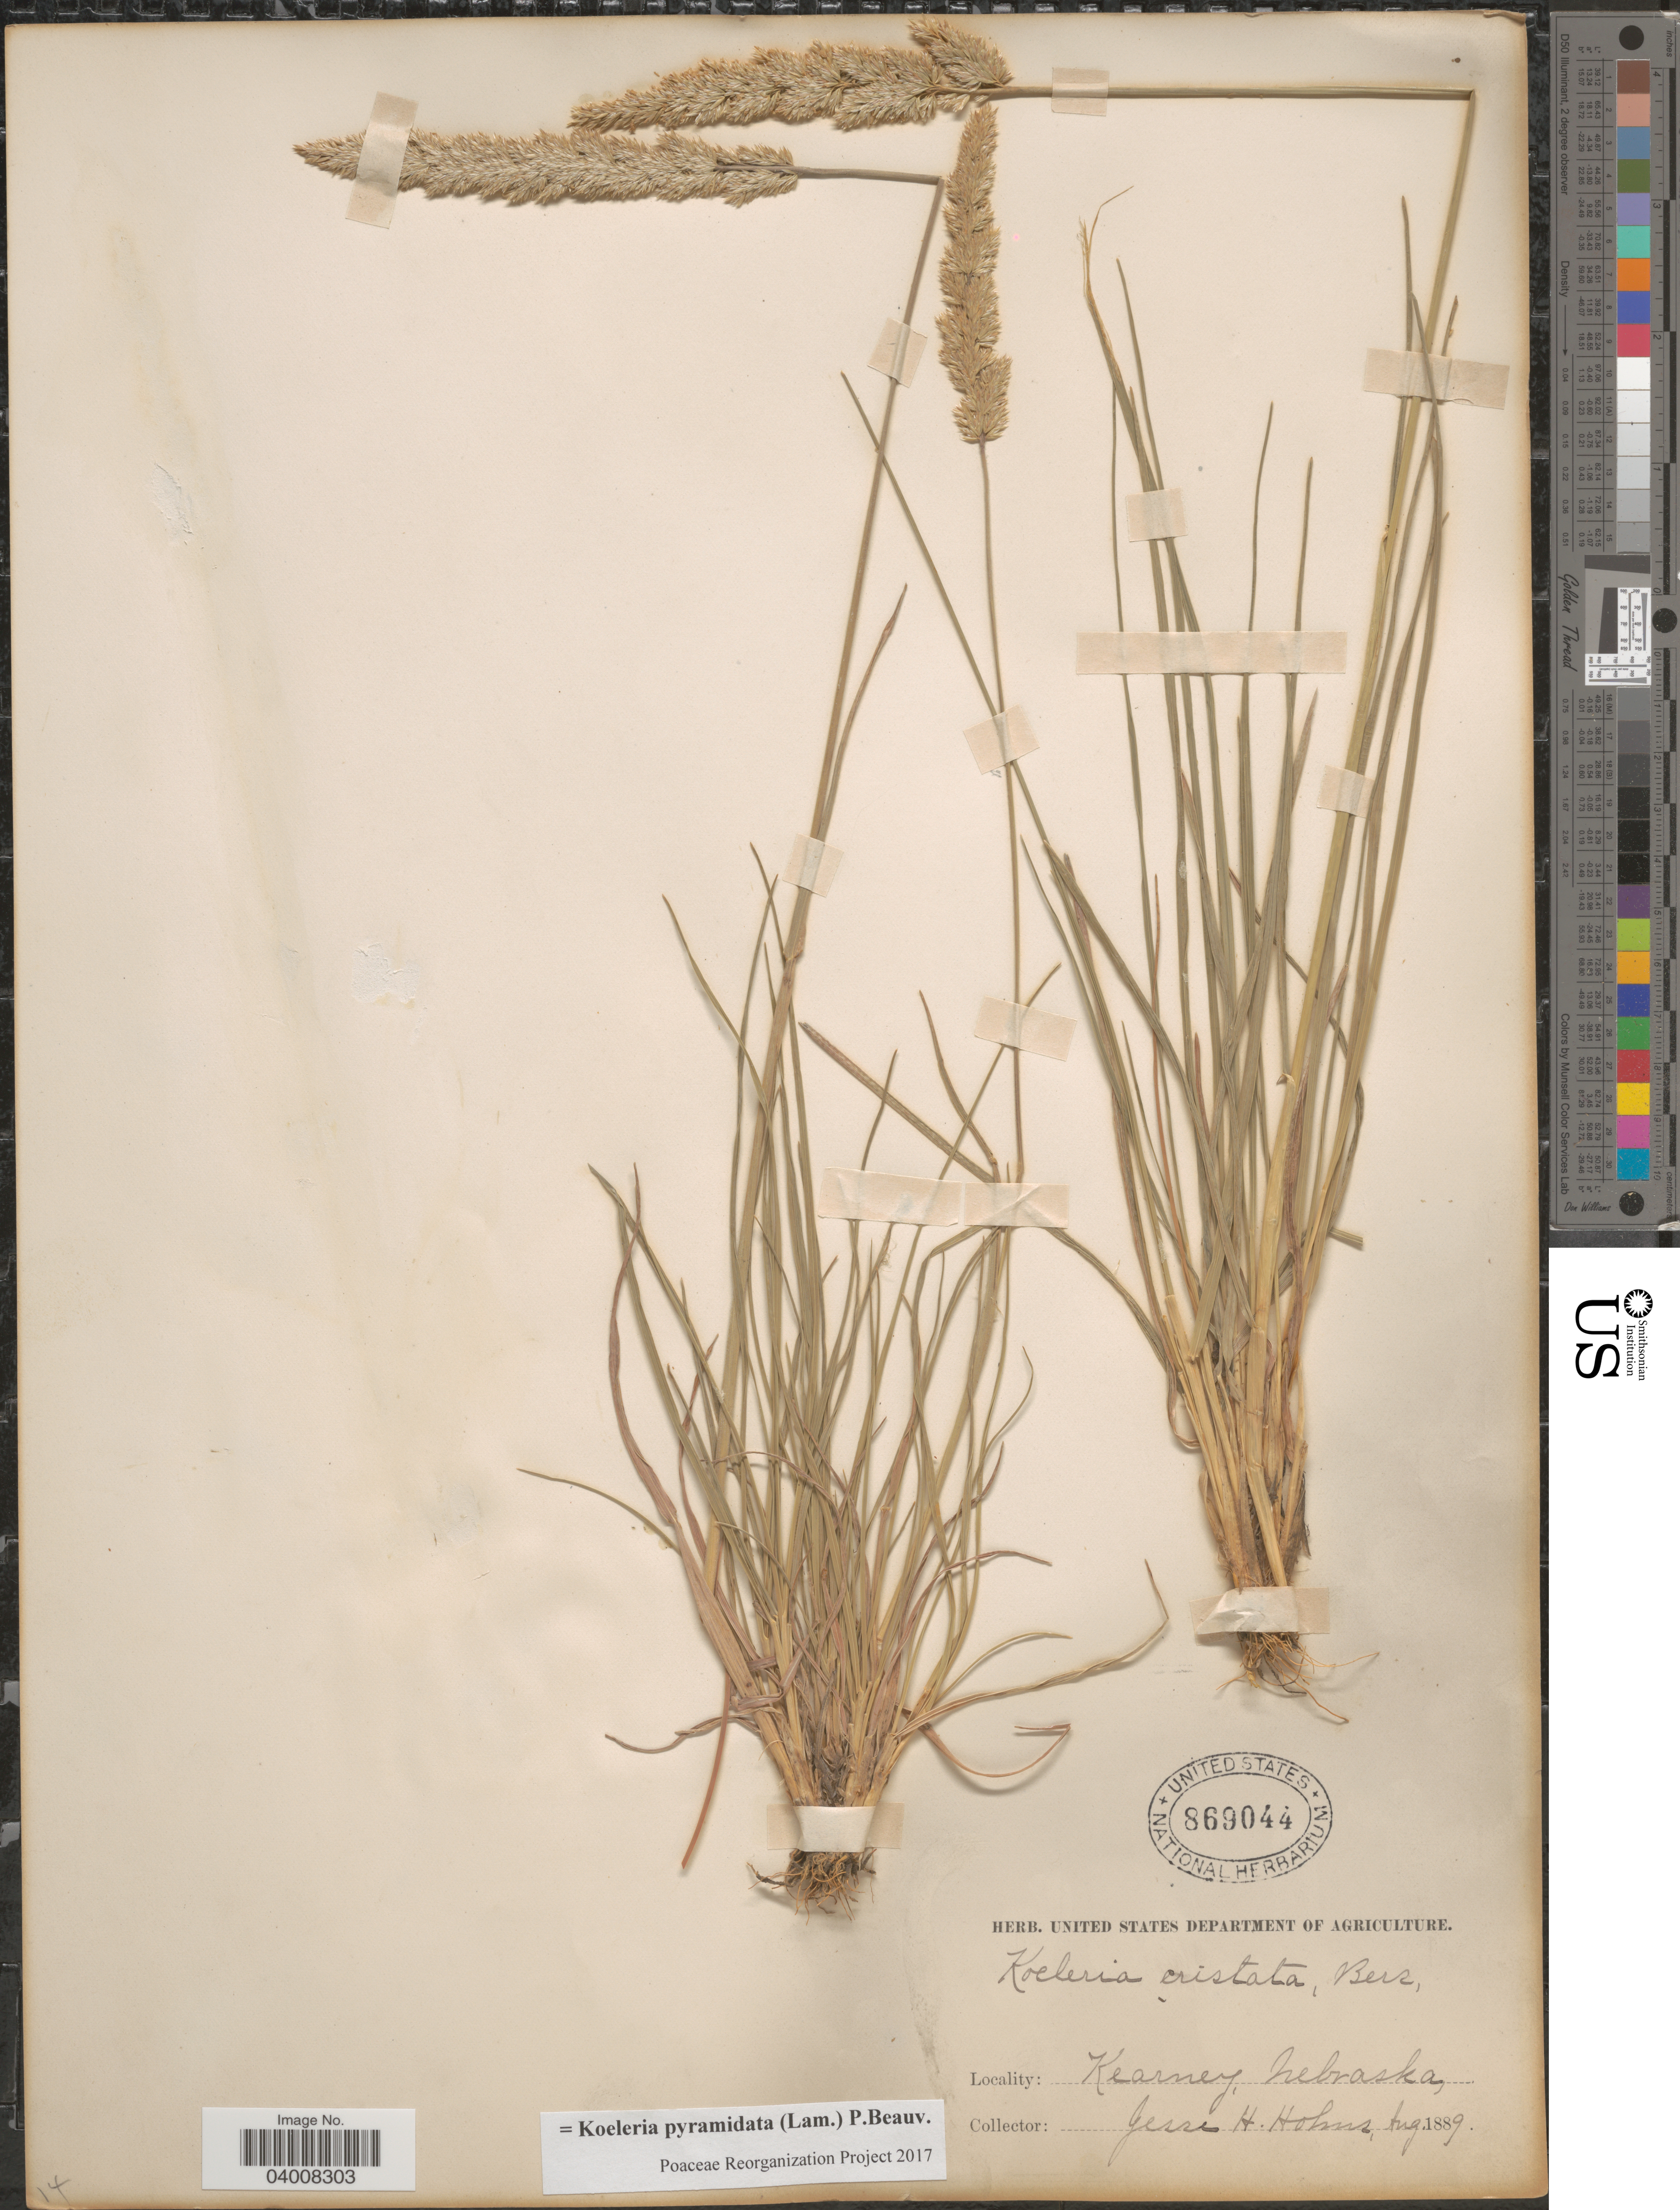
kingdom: Plantae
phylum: Tracheophyta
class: Liliopsida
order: Poales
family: Poaceae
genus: Koeleria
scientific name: Koeleria pyramidata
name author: (Lam.) P. Beauv.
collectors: J. Holmes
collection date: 1889-08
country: United States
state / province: Nebraska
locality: Kearney.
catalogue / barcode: US 869044